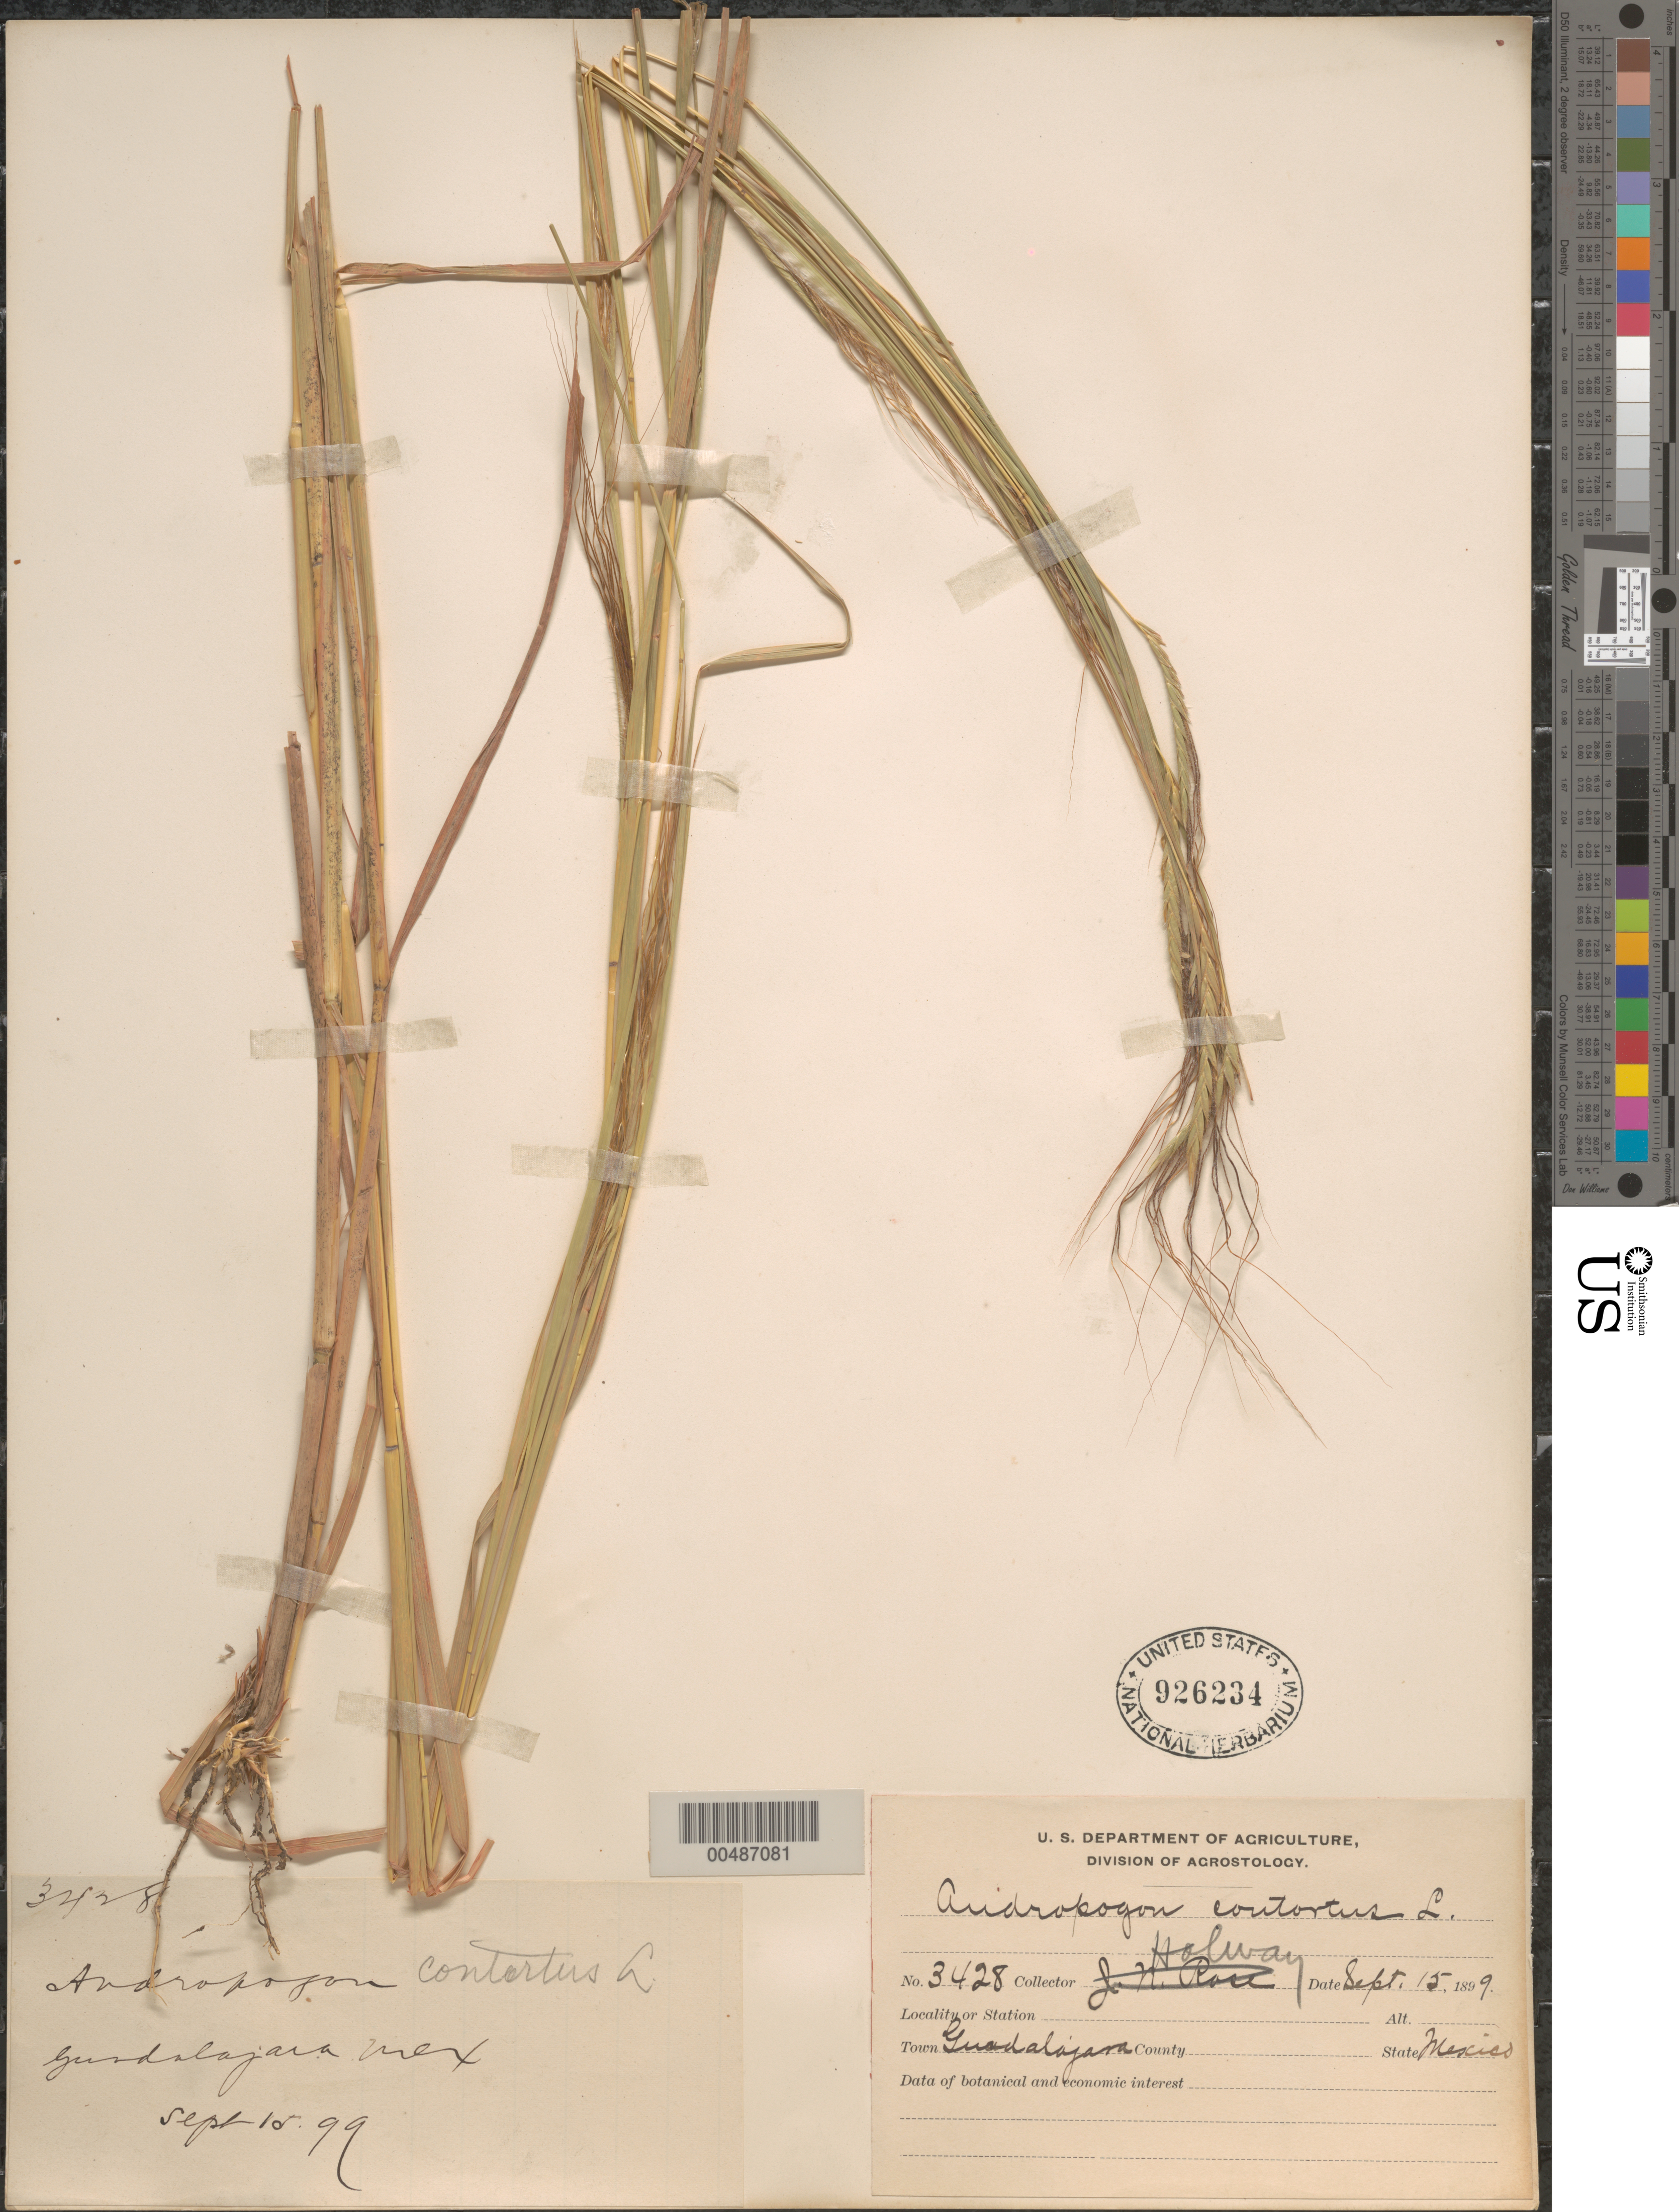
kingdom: Plantae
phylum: Tracheophyta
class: Liliopsida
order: Poales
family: Poaceae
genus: Heteropogon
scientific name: Heteropogon contortus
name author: (L.) P. Beauv. ex Roem. & Schult.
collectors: -- Holway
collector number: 3428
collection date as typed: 15 Sep 1899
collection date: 1899-09-15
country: Mexico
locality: Guadalajara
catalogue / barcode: US 926234